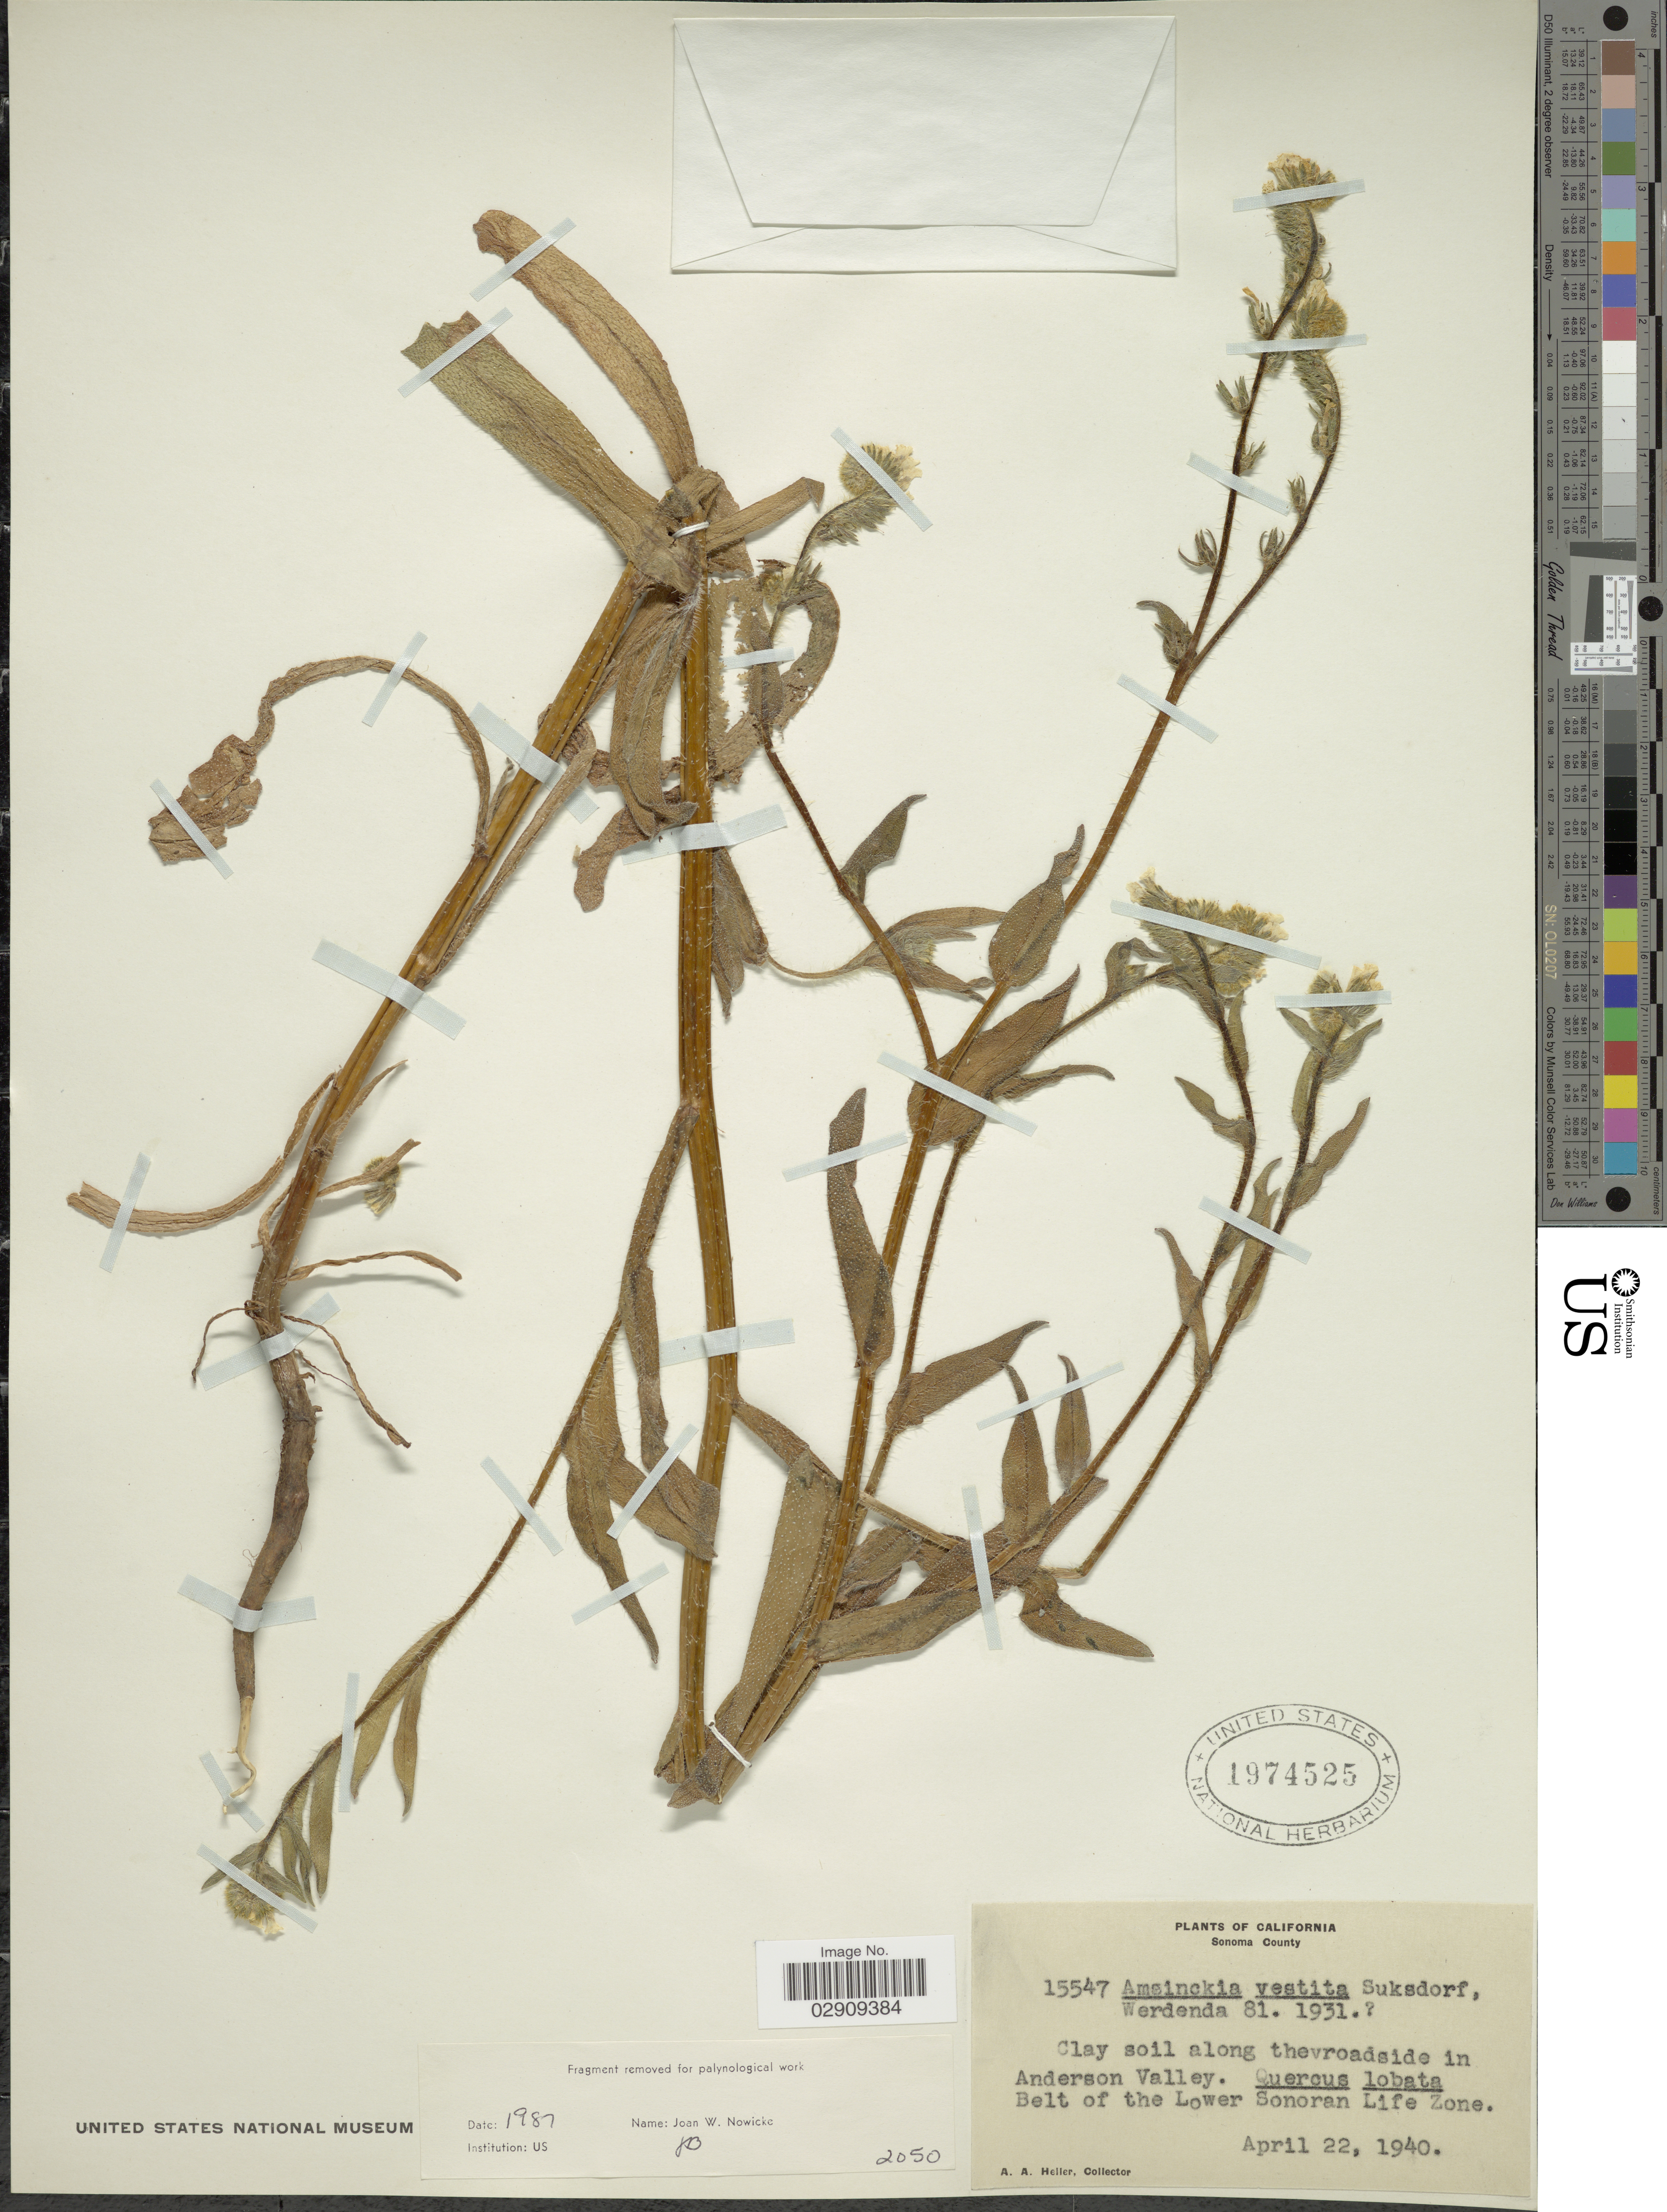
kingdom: Plantae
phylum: Tracheophyta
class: Magnoliopsida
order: Boraginales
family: Boraginaceae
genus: Amsinckia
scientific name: Amsinckia menziesii var. intermedia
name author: (Fisch. & C.A. Mey.) Ganders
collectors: A. A. Heller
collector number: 15547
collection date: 1940-04-22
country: United States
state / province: California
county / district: Sonoma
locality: Sonoma County. Along thevroadside in Anderson Valley. Belt of the Lower Sonoran Life Zone.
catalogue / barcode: US 1974525